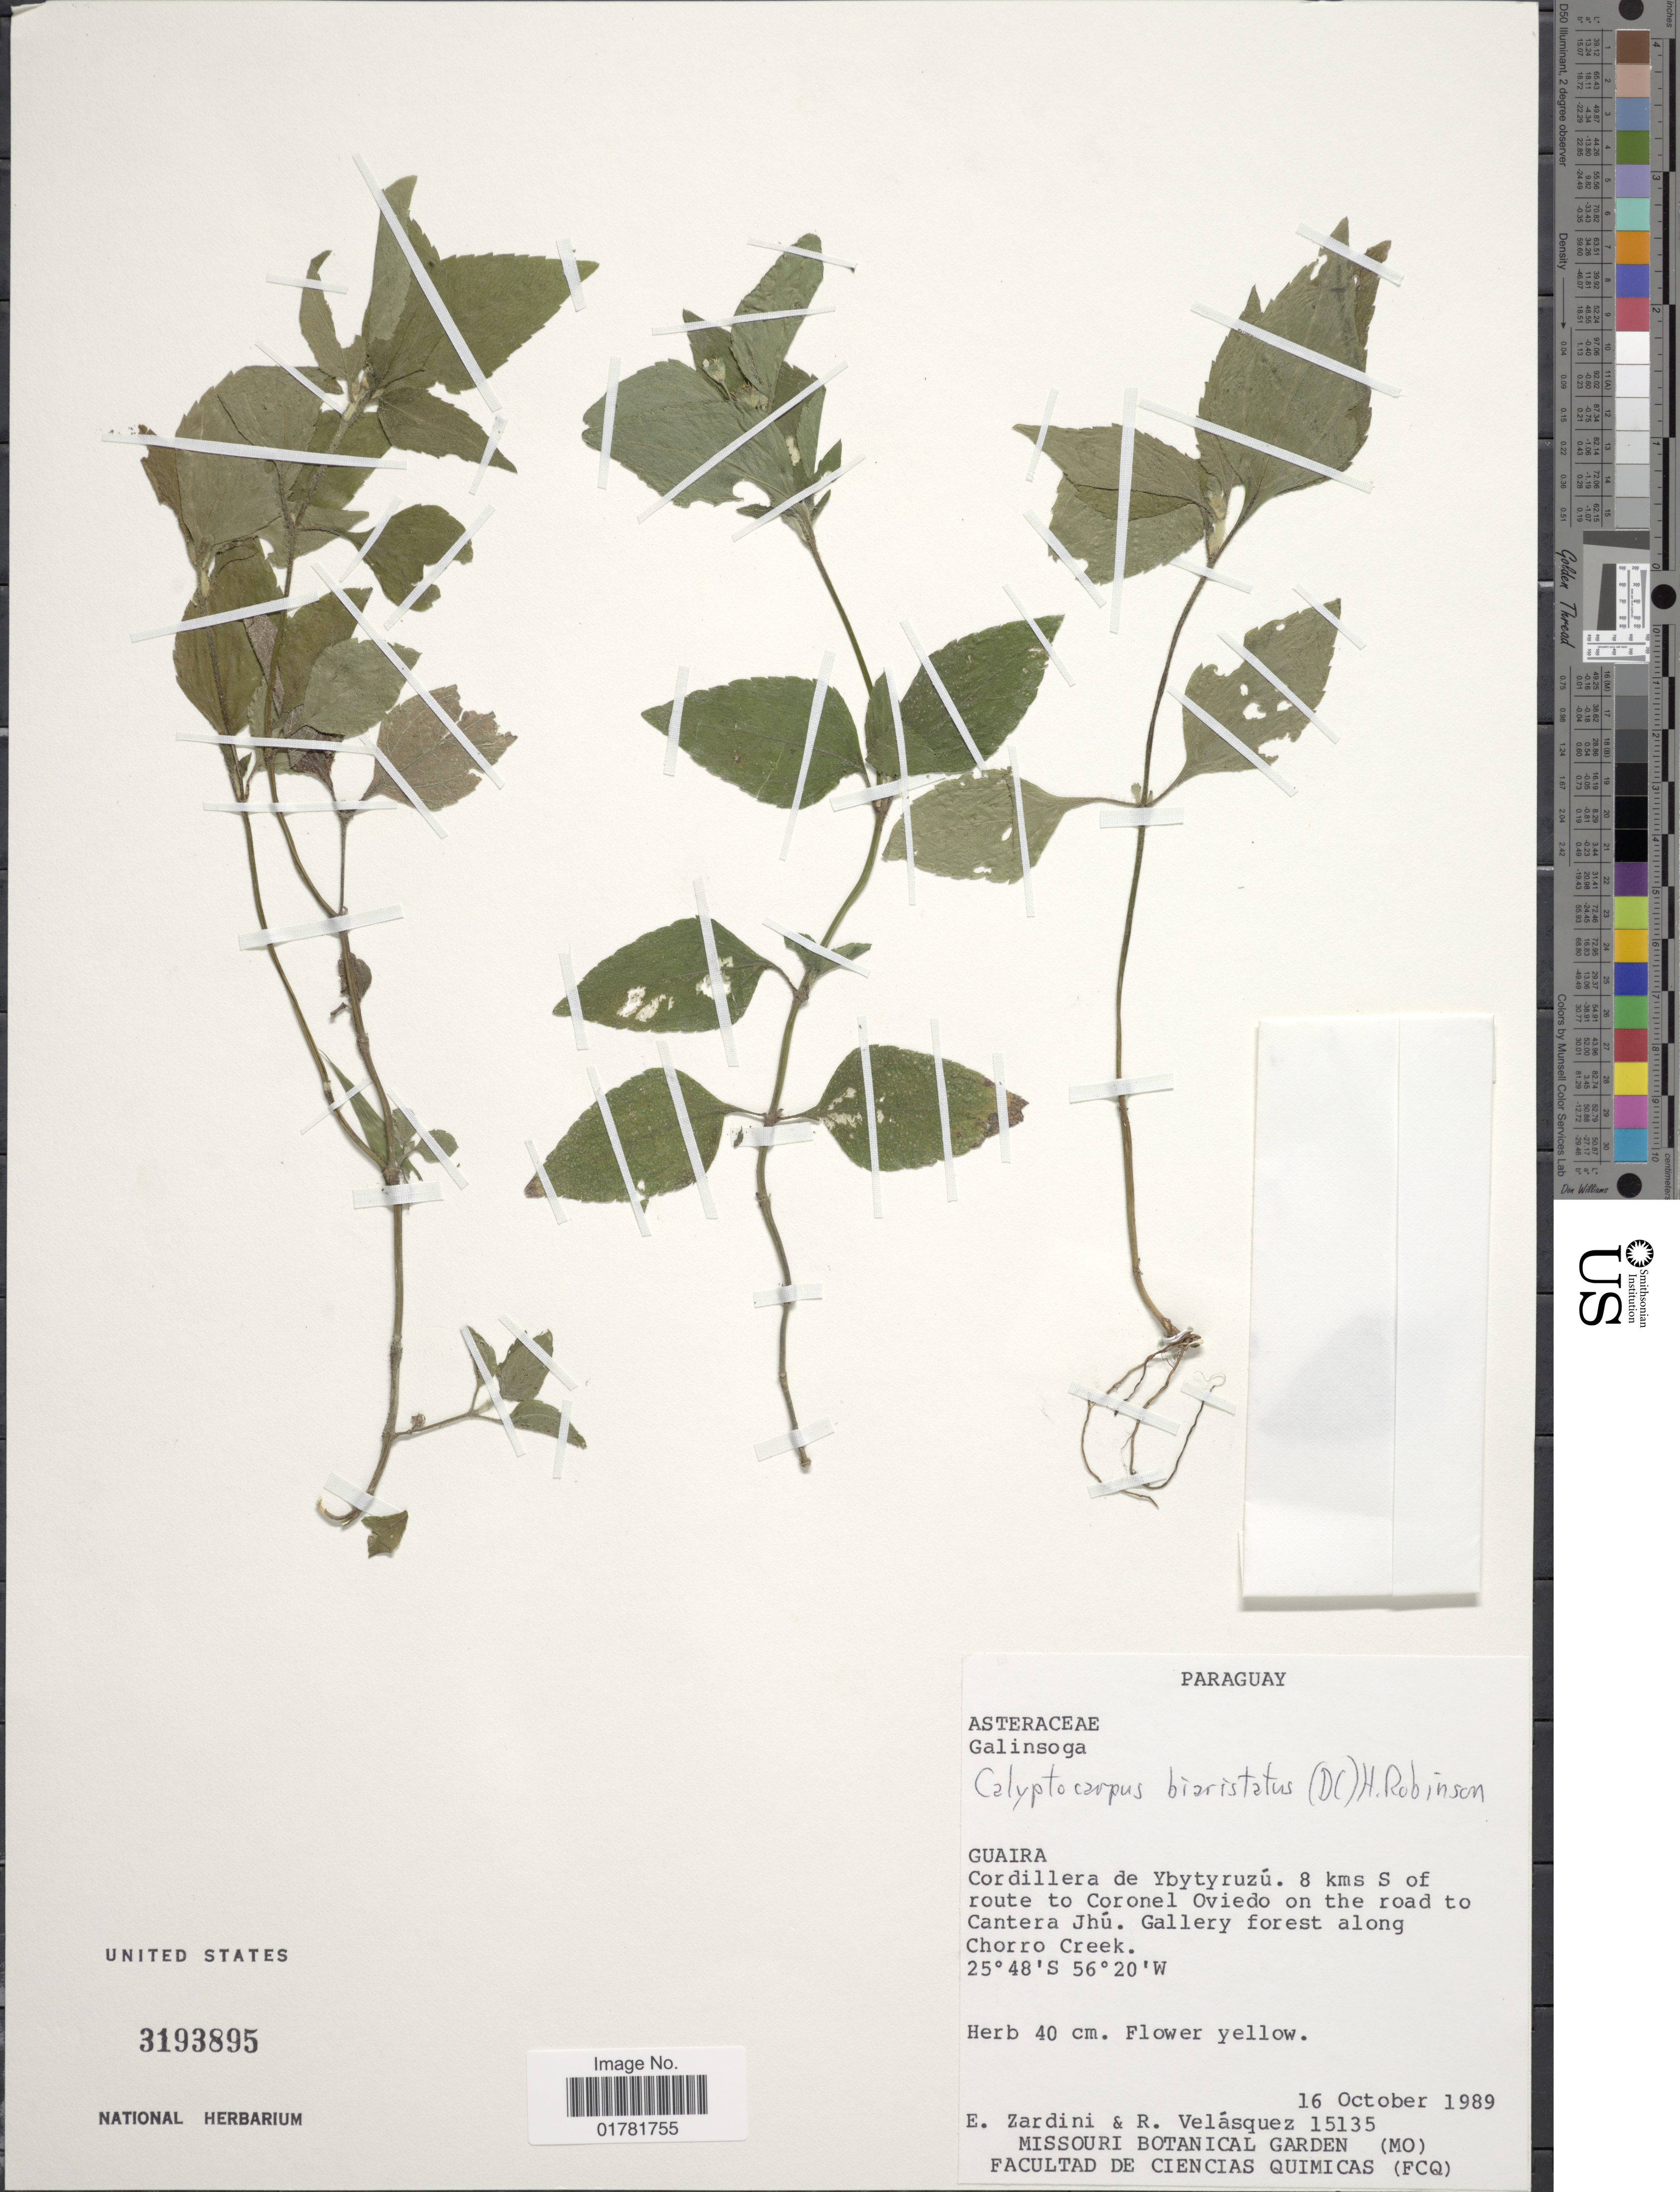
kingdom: Plantae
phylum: Tracheophyta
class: Magnoliopsida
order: Asterales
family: Asteraceae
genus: Calyptocarpus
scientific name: Calyptocarpus baristatus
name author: (DC.) H. Rob.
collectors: E. M. Zardini & R. Velásquez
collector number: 15135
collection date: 1989-10-16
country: Paraguay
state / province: Guaira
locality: Cordillera de Ybyturuzú. 8 kms S of route to Coronel Oviedo on the road to Cantera Jhú. Gallery forest along Chorro Creek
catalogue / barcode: US 3193895